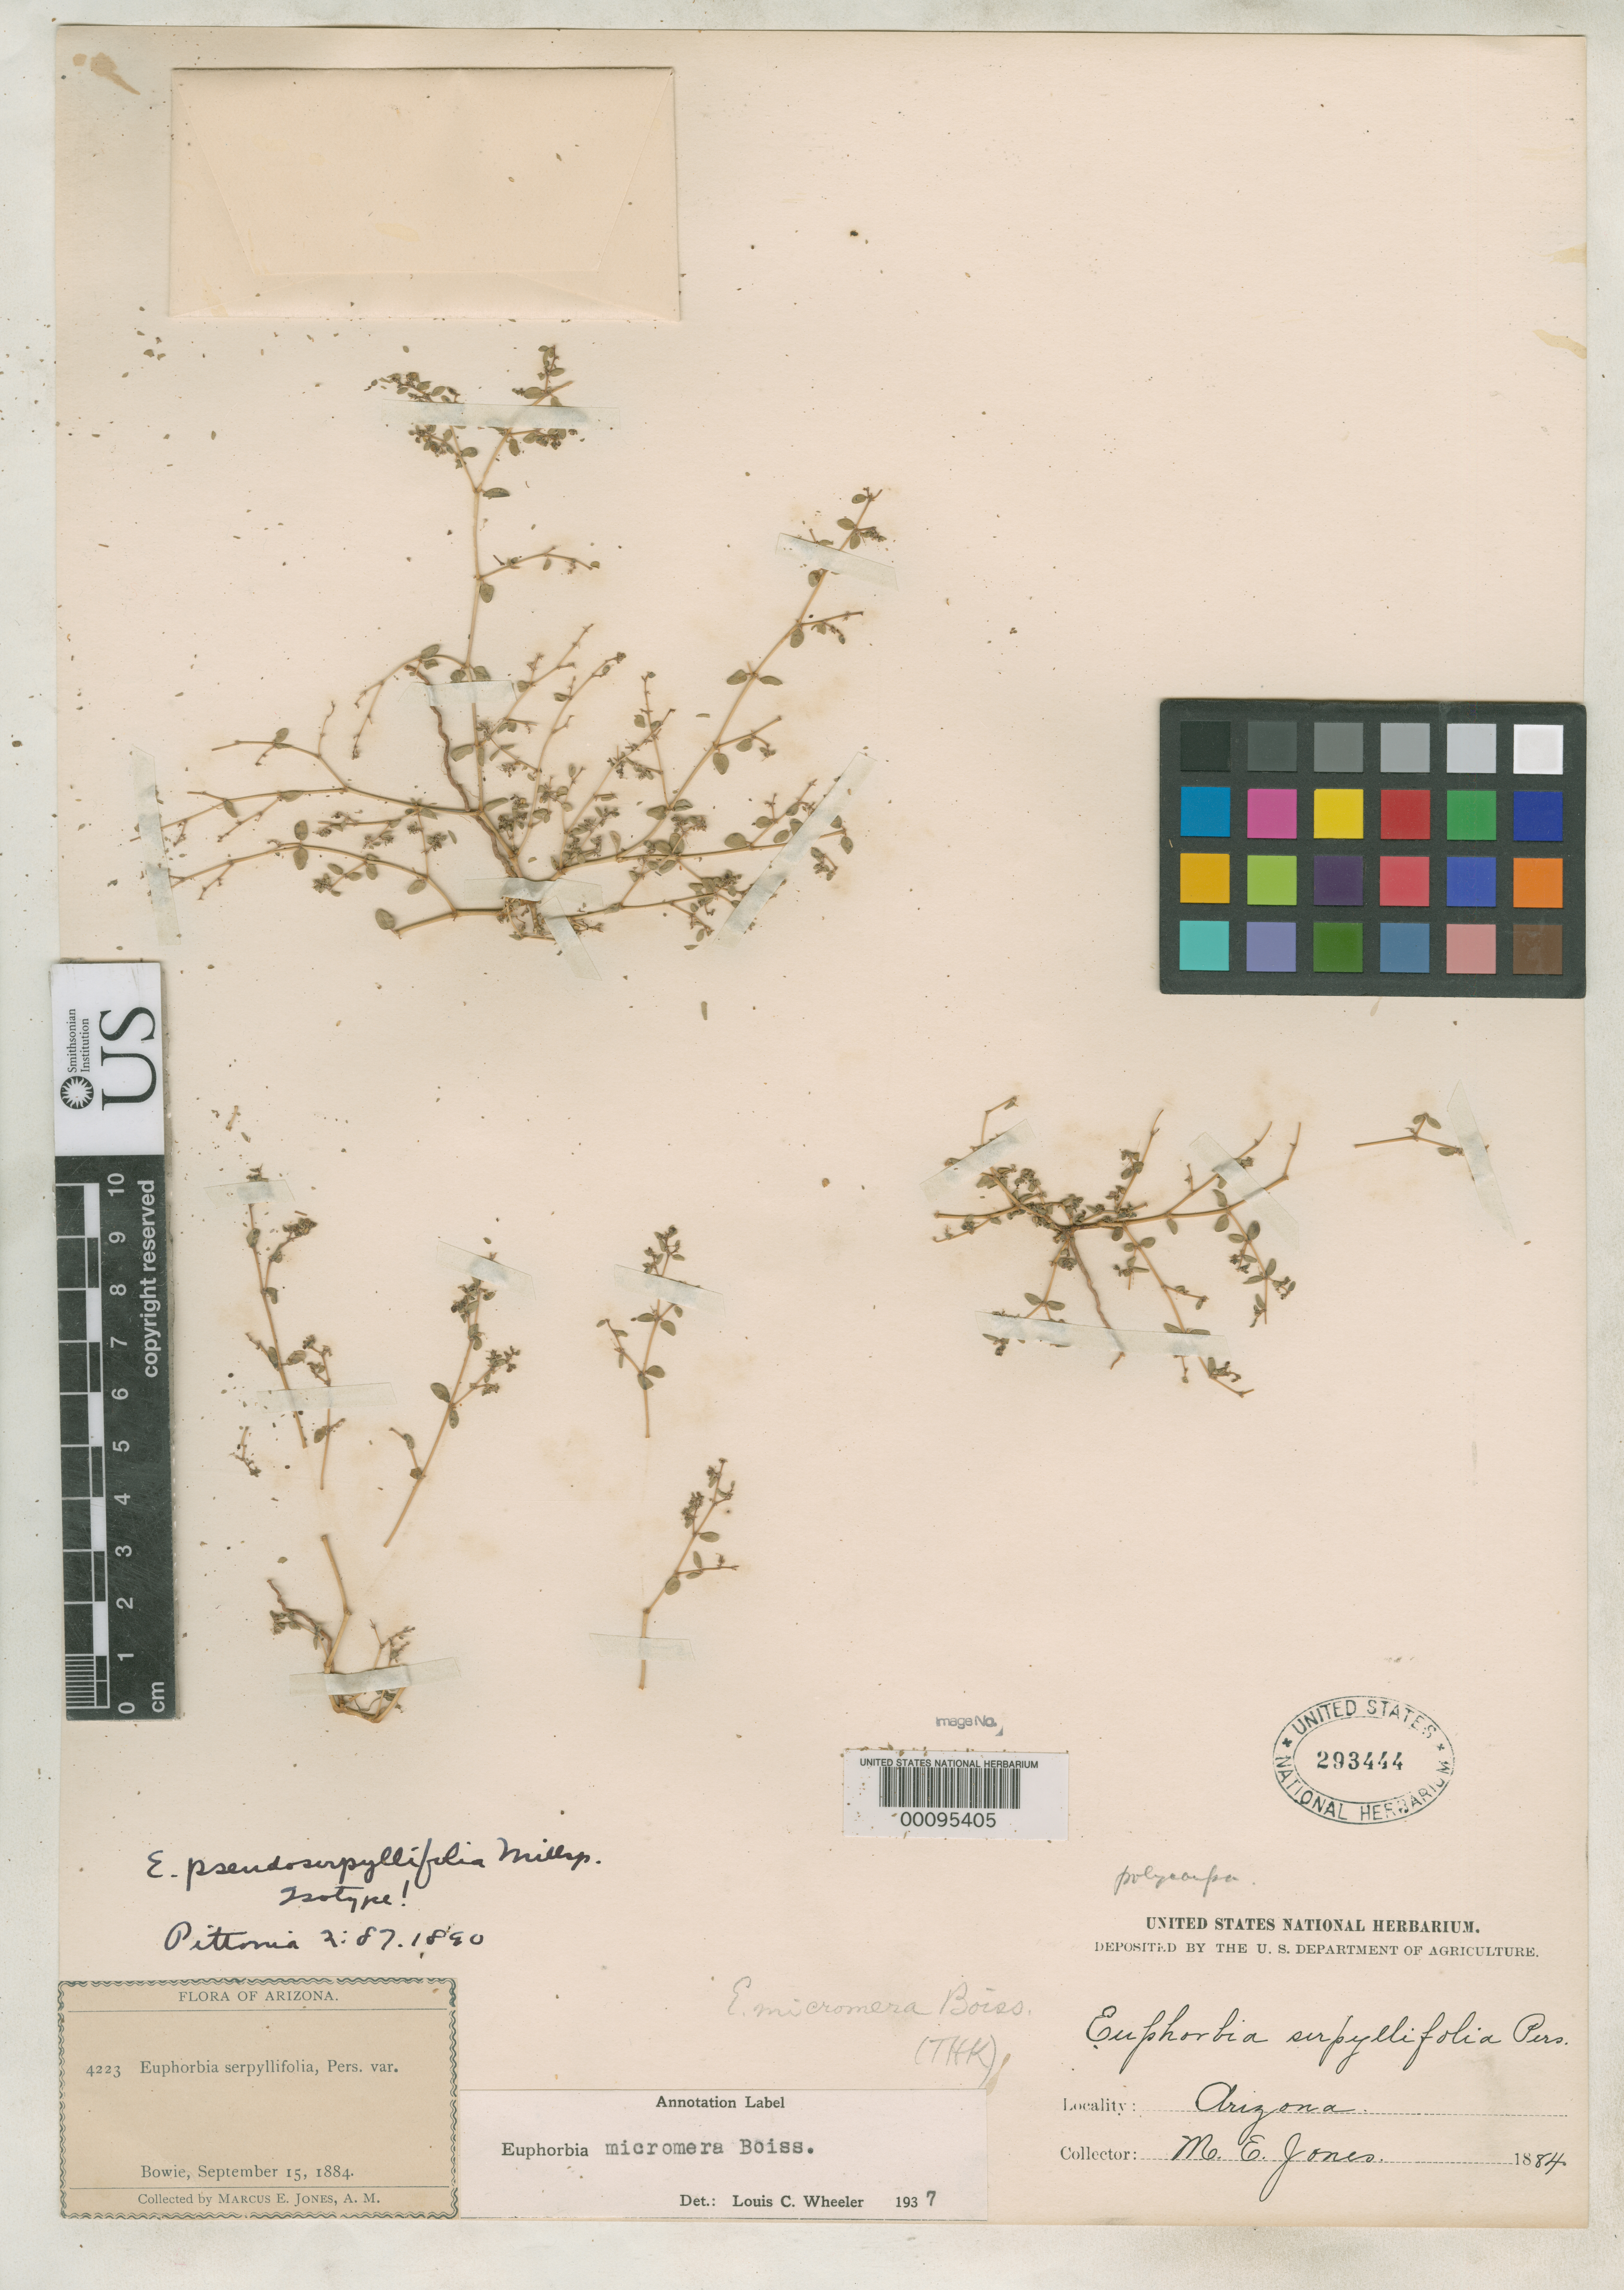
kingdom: Plantae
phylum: Tracheophyta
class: Magnoliopsida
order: Malpighiales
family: Euphorbiaceae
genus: Euphorbia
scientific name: Euphorbia pseudoserpyllifolia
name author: Millsp.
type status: Isosyntype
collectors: M. E. Jones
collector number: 4223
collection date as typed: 15 Sep 1884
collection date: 1884-09-15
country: United States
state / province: Arizona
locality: Bowie.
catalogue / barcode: US 293444